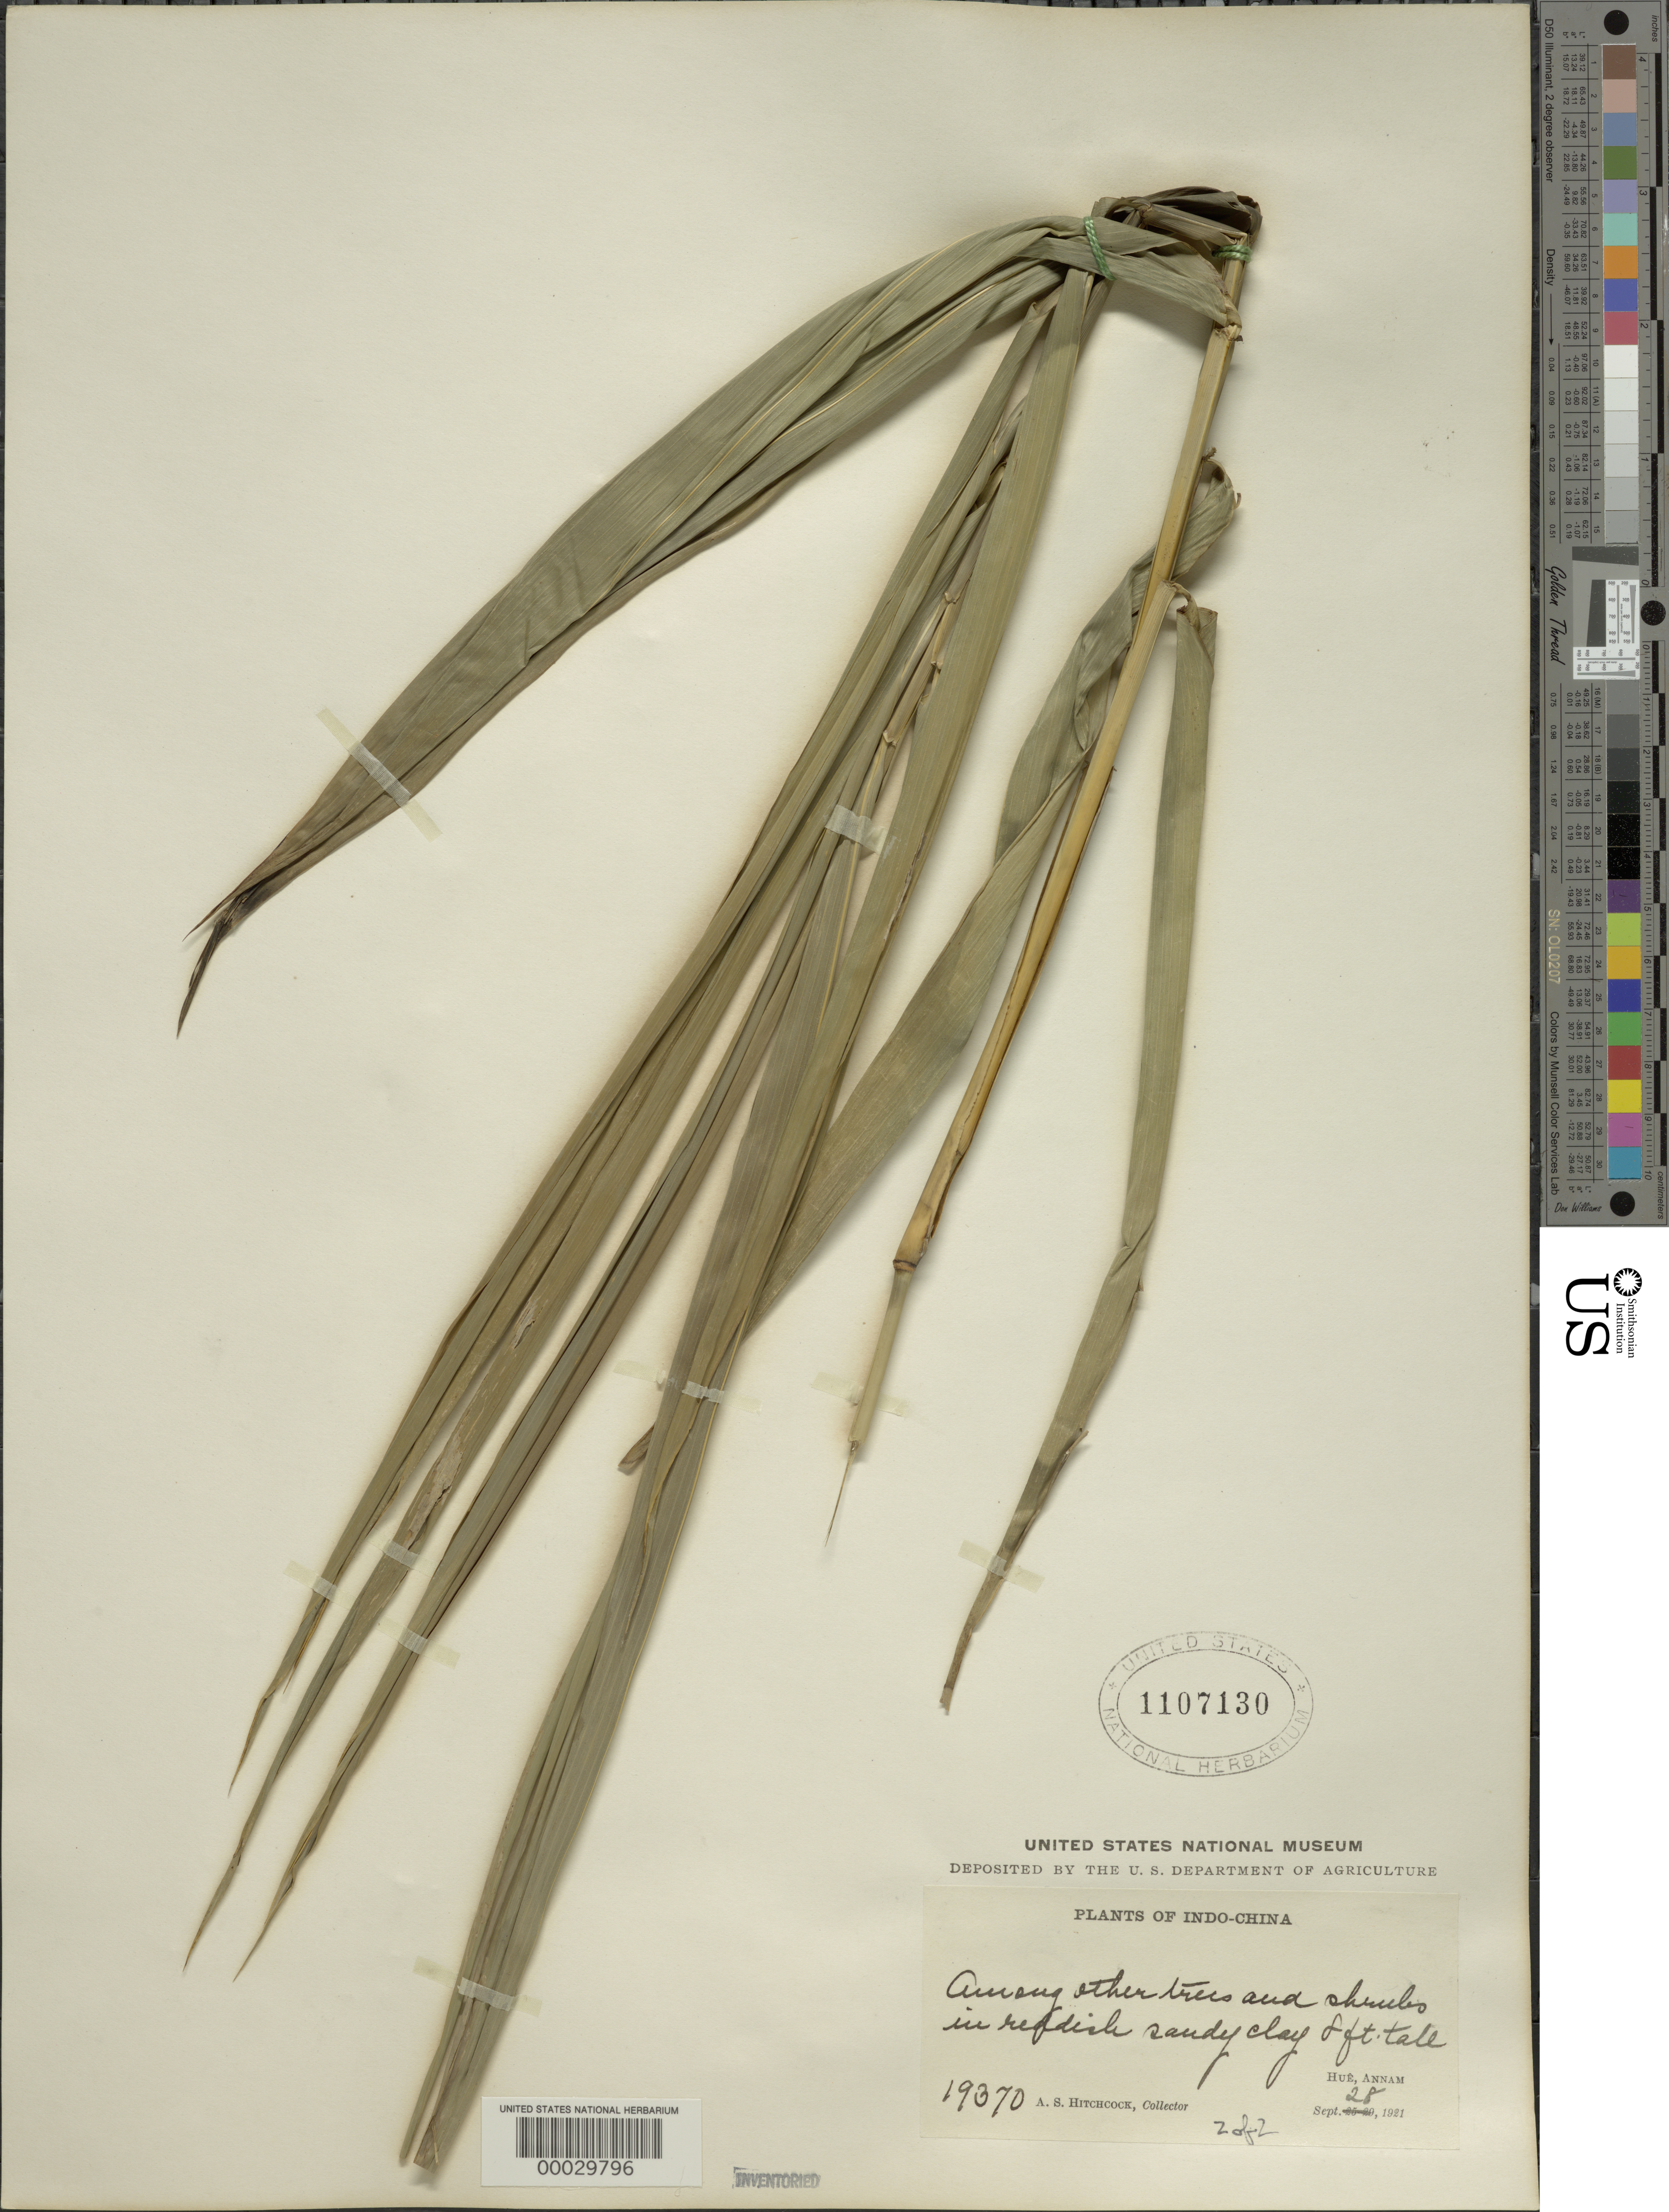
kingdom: Plantae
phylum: Tracheophyta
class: Liliopsida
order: Poales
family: Poaceae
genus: Lingnania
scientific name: Lingnania sp.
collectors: A. S. Hitchcock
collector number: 19370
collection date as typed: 28 Sep 1921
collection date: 1921-09-28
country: Vietnam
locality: Hue, annam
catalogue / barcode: US 1107130